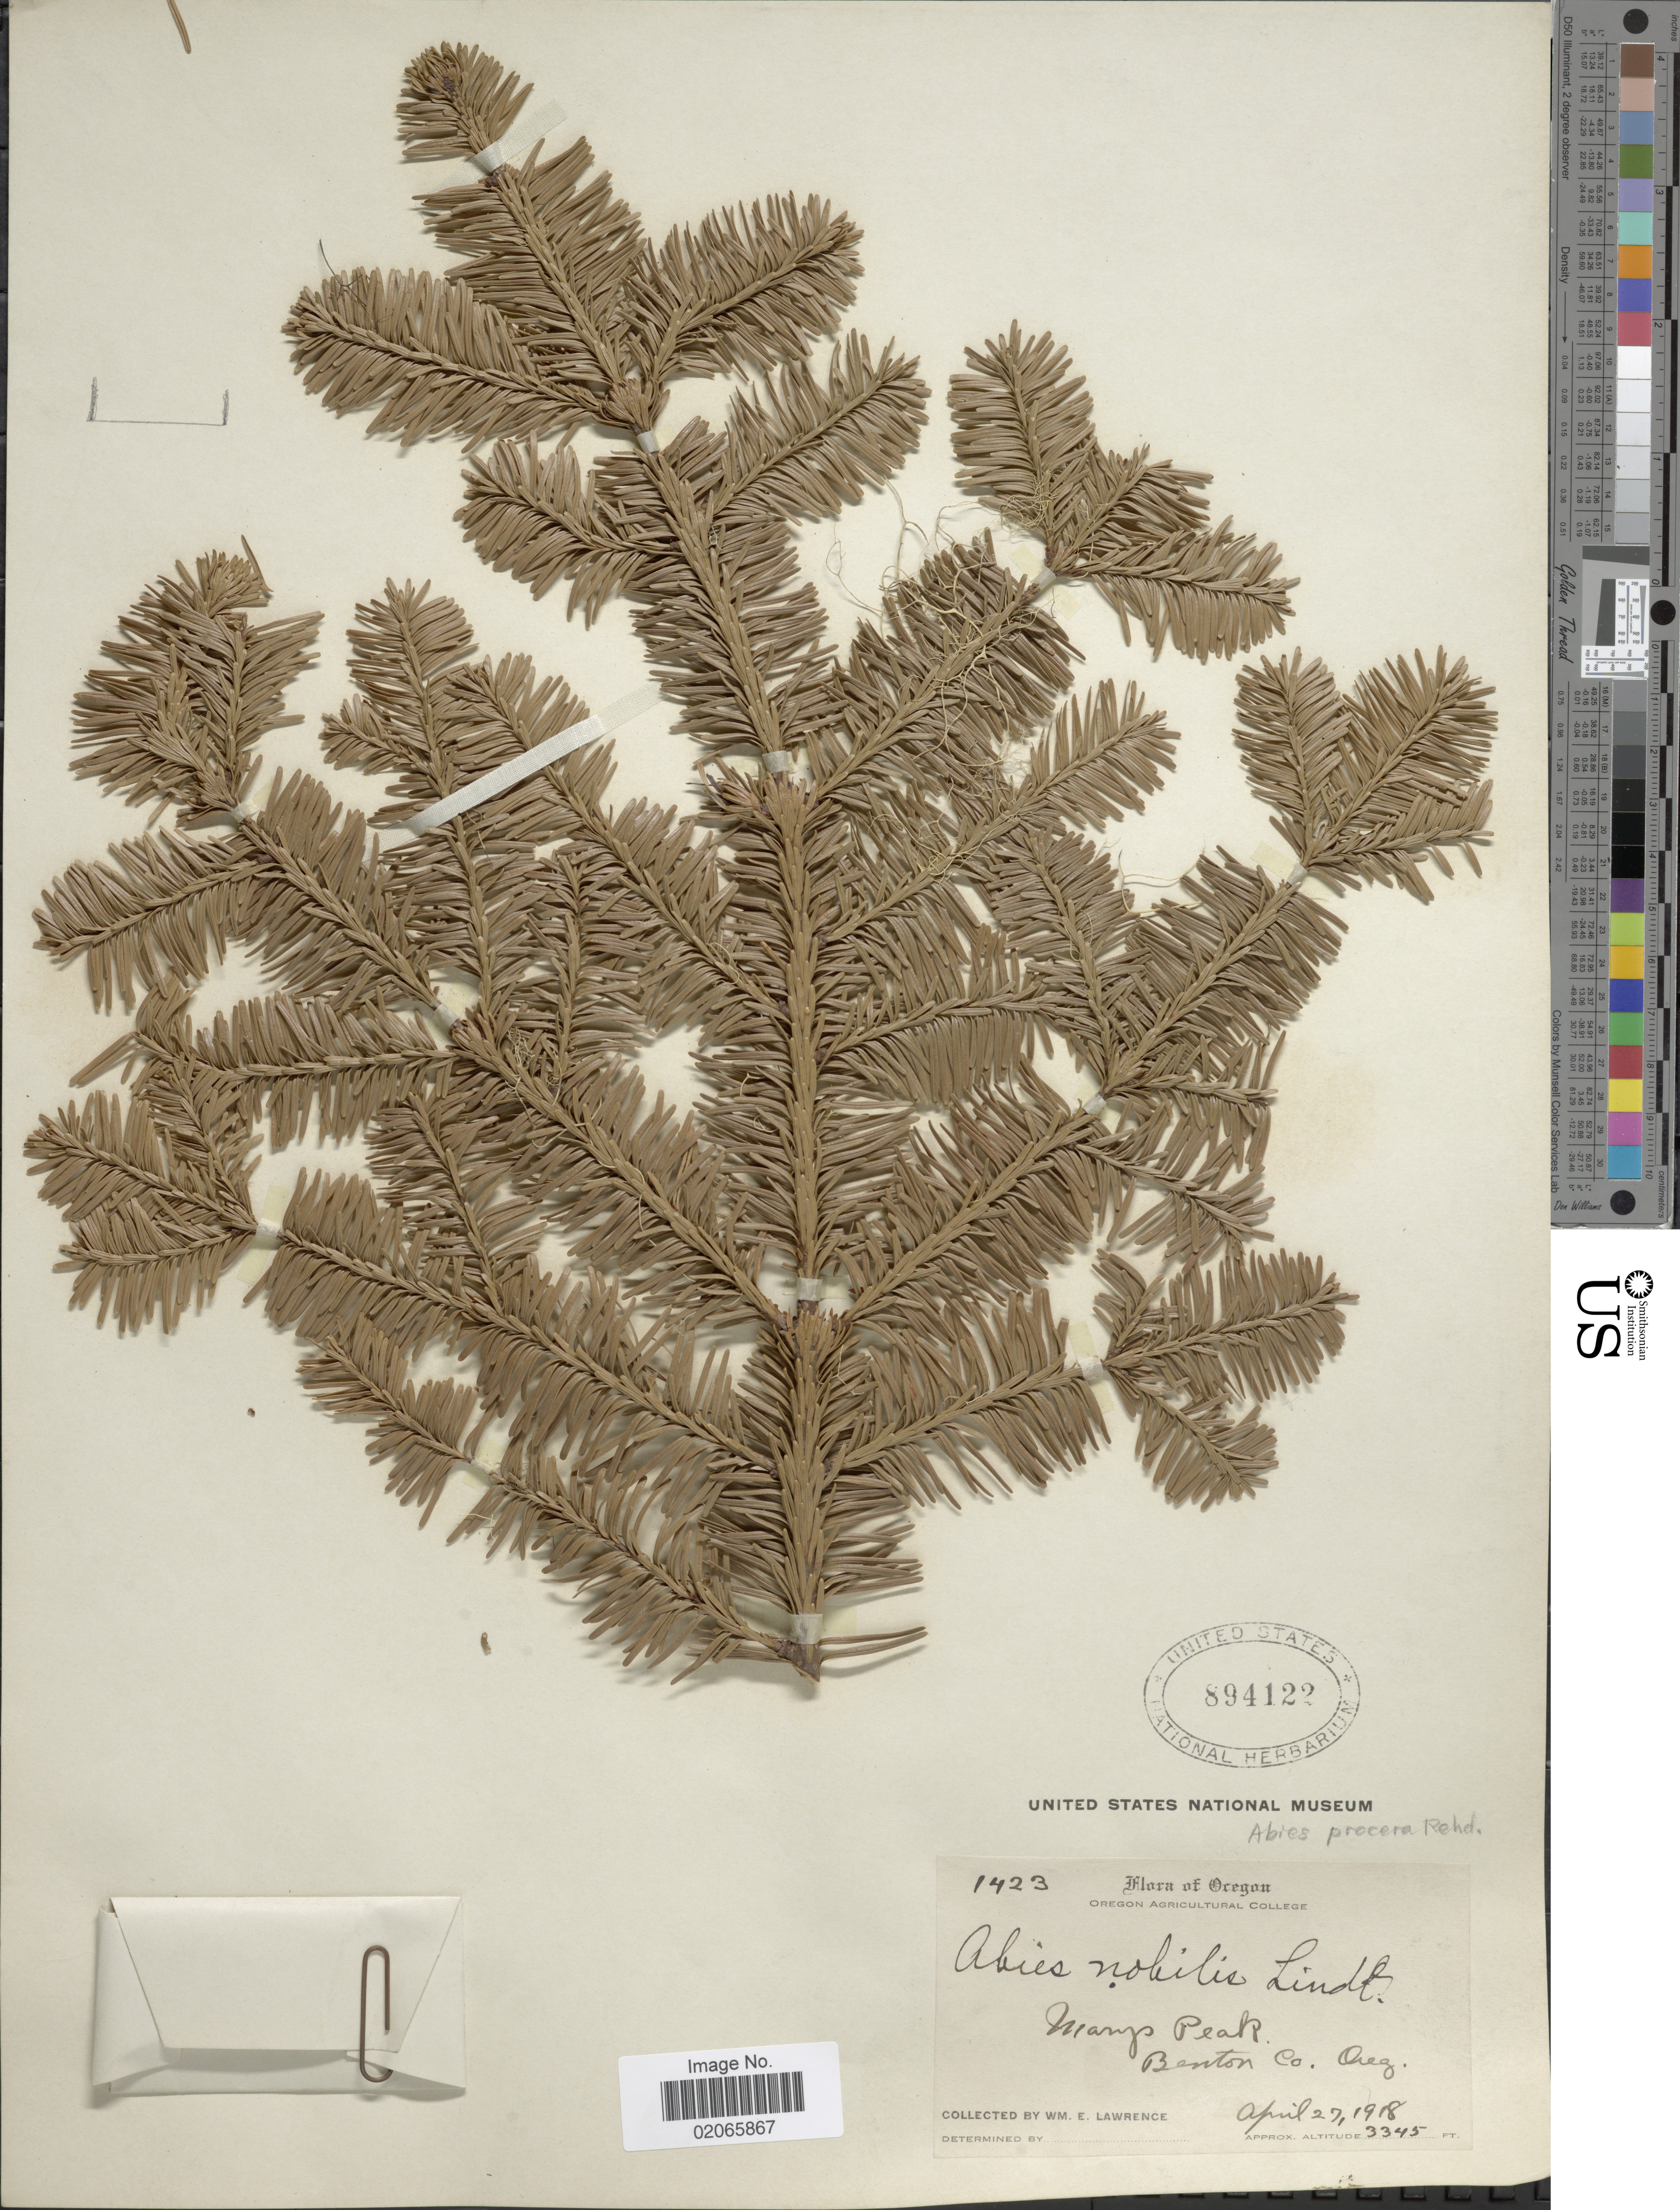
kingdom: Plantae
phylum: Tracheophyta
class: Pinopsida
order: Pinales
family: Pinaceae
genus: Abies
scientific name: Abies procera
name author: Rehder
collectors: W. Lawrence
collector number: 1423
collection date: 1918-04-27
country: United States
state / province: Oregon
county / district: Benton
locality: Marys Preak. Benton Co. Oreg.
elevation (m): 1020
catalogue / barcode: US 894122